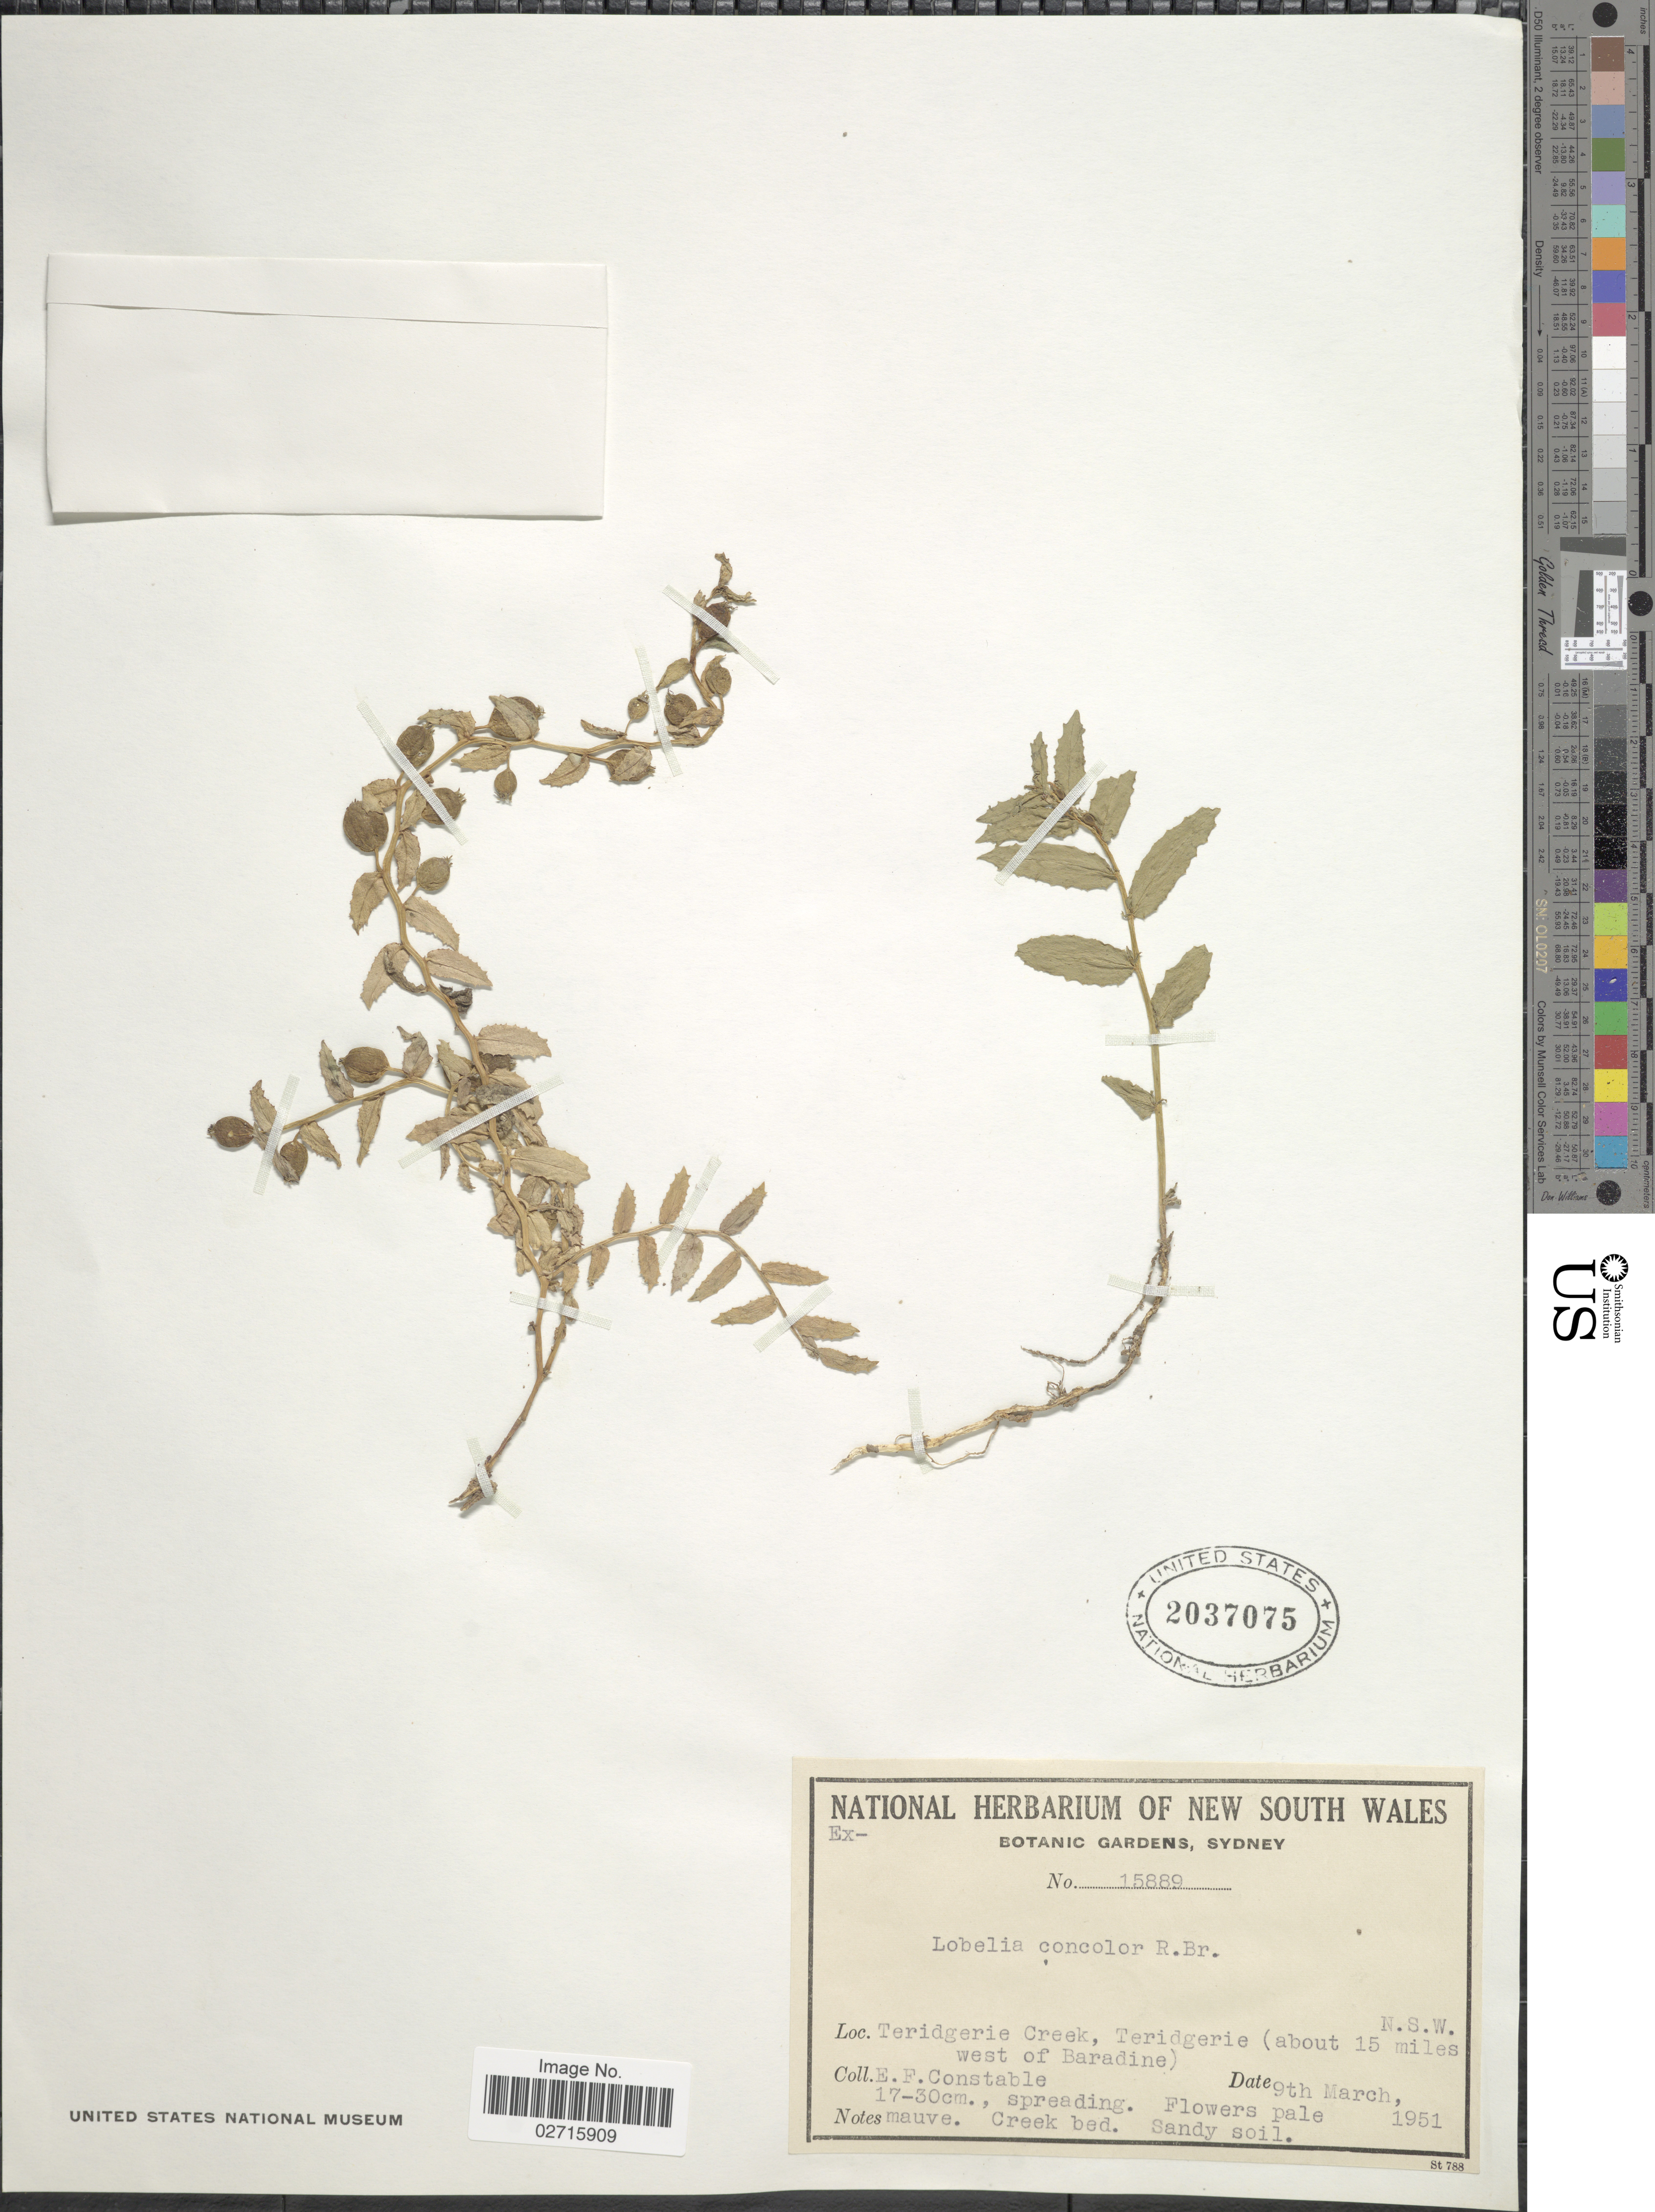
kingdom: Plantae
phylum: Tracheophyta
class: Magnoliopsida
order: Asterales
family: Campanulaceae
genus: Lobelia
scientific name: Lobelia concolor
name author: R. Br.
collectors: E. F. Constable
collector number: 15889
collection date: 1951-03-09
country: Australia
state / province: New South Wales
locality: Teridgerie Creek, Teridgerie (about 15 miles west of Baradine), creek bed.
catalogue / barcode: US 2037075